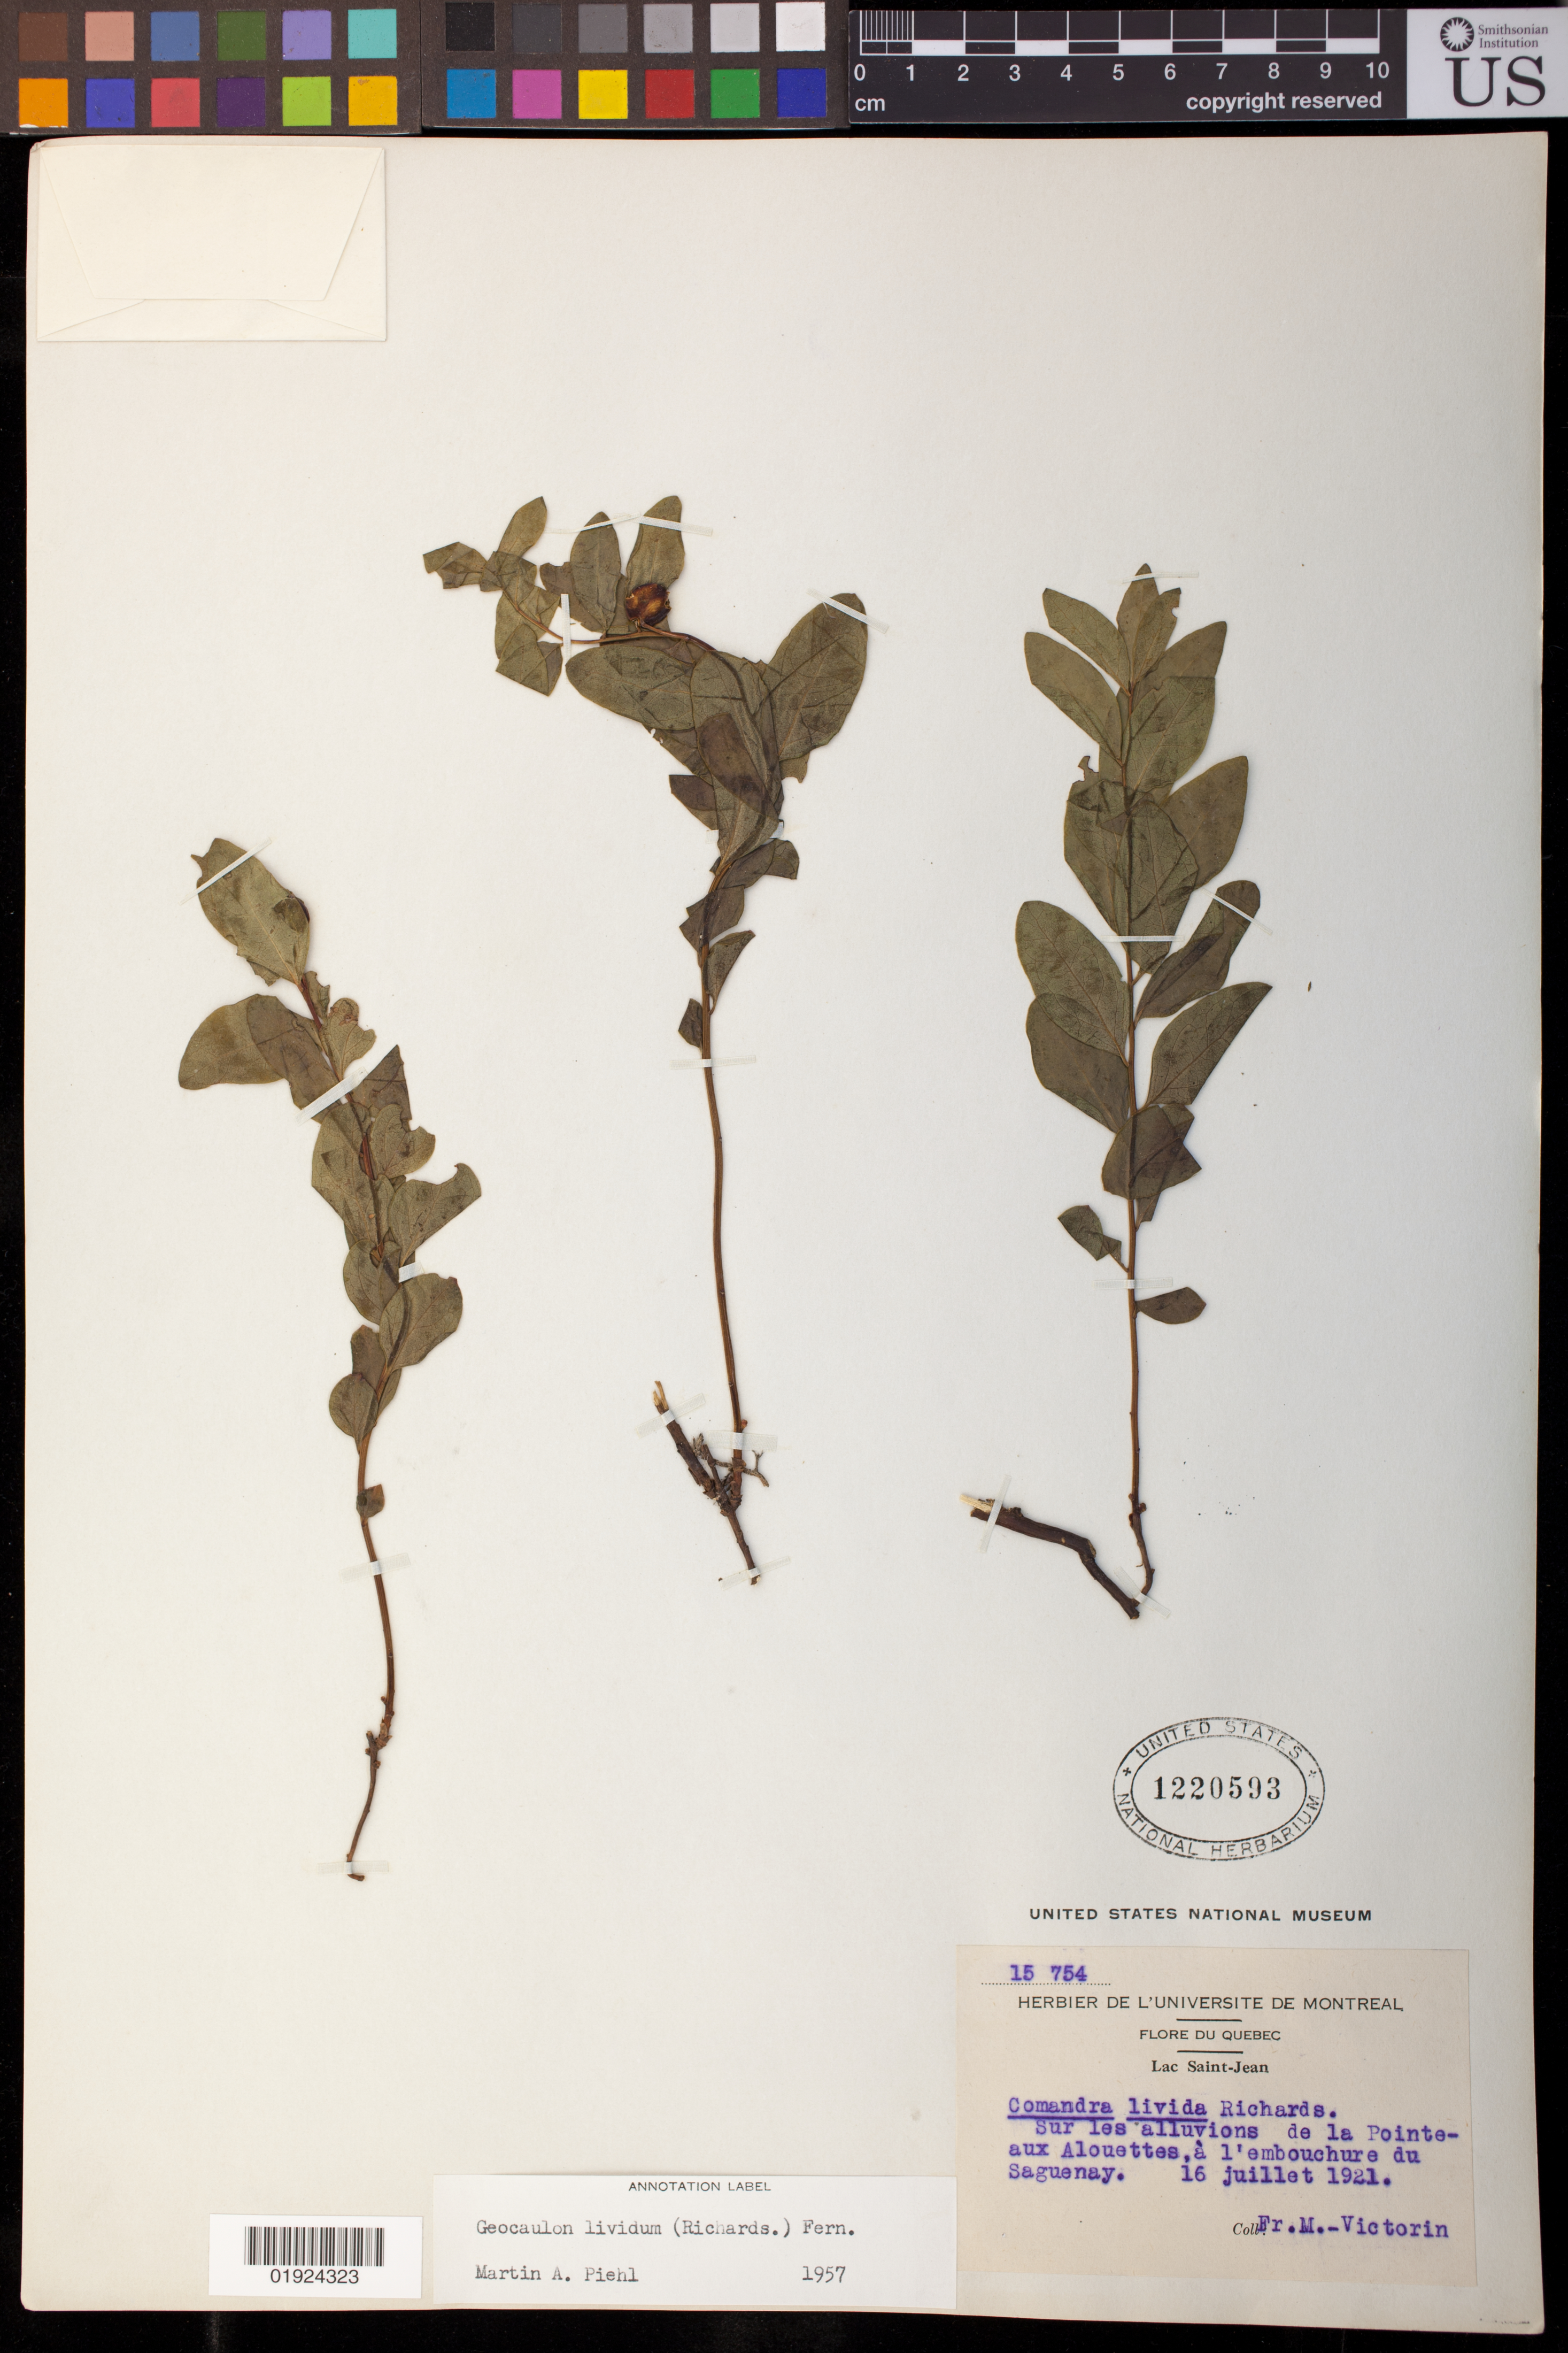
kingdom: Plantae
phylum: Tracheophyta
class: Magnoliopsida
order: Santalales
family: Comandraceae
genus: Geocaulon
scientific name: Geocaulon lividum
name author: (Richardson) Fernald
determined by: Piehl, M. A.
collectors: B. Victorin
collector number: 15754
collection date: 1921-07-16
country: Canada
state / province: Quebec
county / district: Baie-Sainte-Catherine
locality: Sur les alluvions de la Pointe-aux Alouette, a l'embouchure du Saguenay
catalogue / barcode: US 1220593